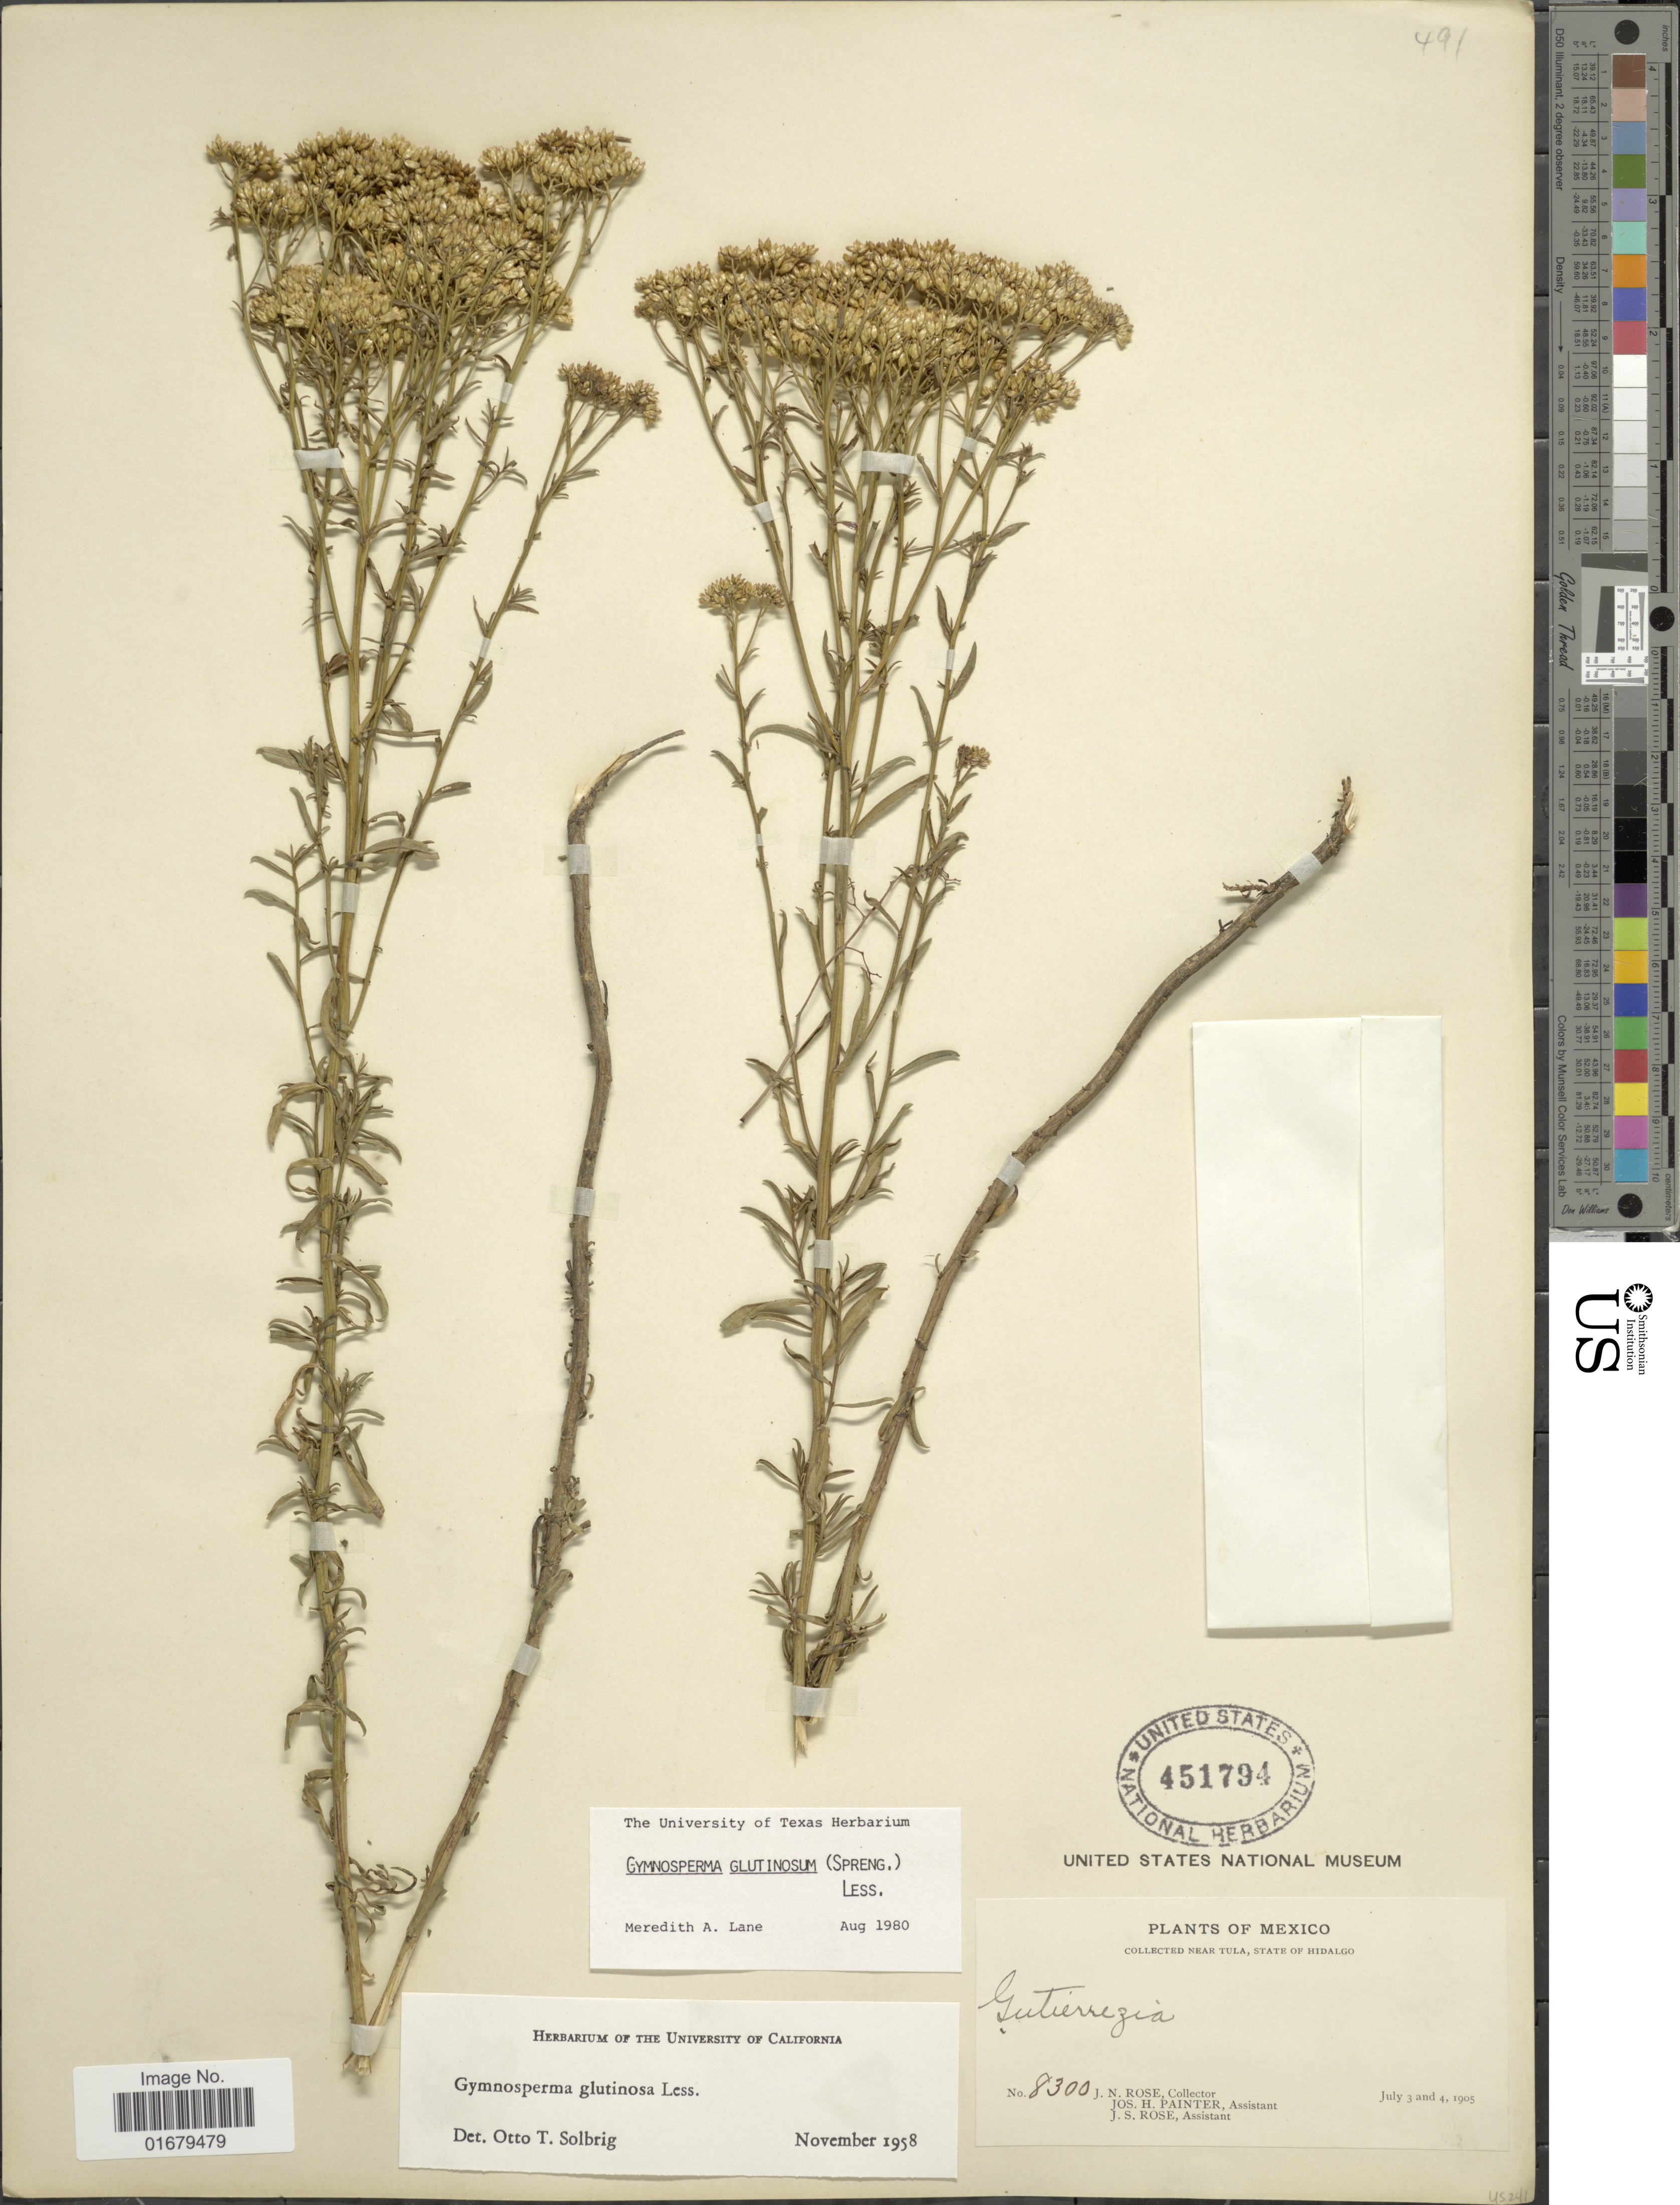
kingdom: Plantae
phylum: Tracheophyta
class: Magnoliopsida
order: Asterales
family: Asteraceae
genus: Gymnosperma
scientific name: Gymnosperma glutinosum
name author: (Spreng.) Less.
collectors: J. N. Rose, J. H. Painter & J. S. Rose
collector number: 8300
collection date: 1905-07-03/1905-07-04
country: Mexico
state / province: Hidalgo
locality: Near Tula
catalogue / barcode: US 451794